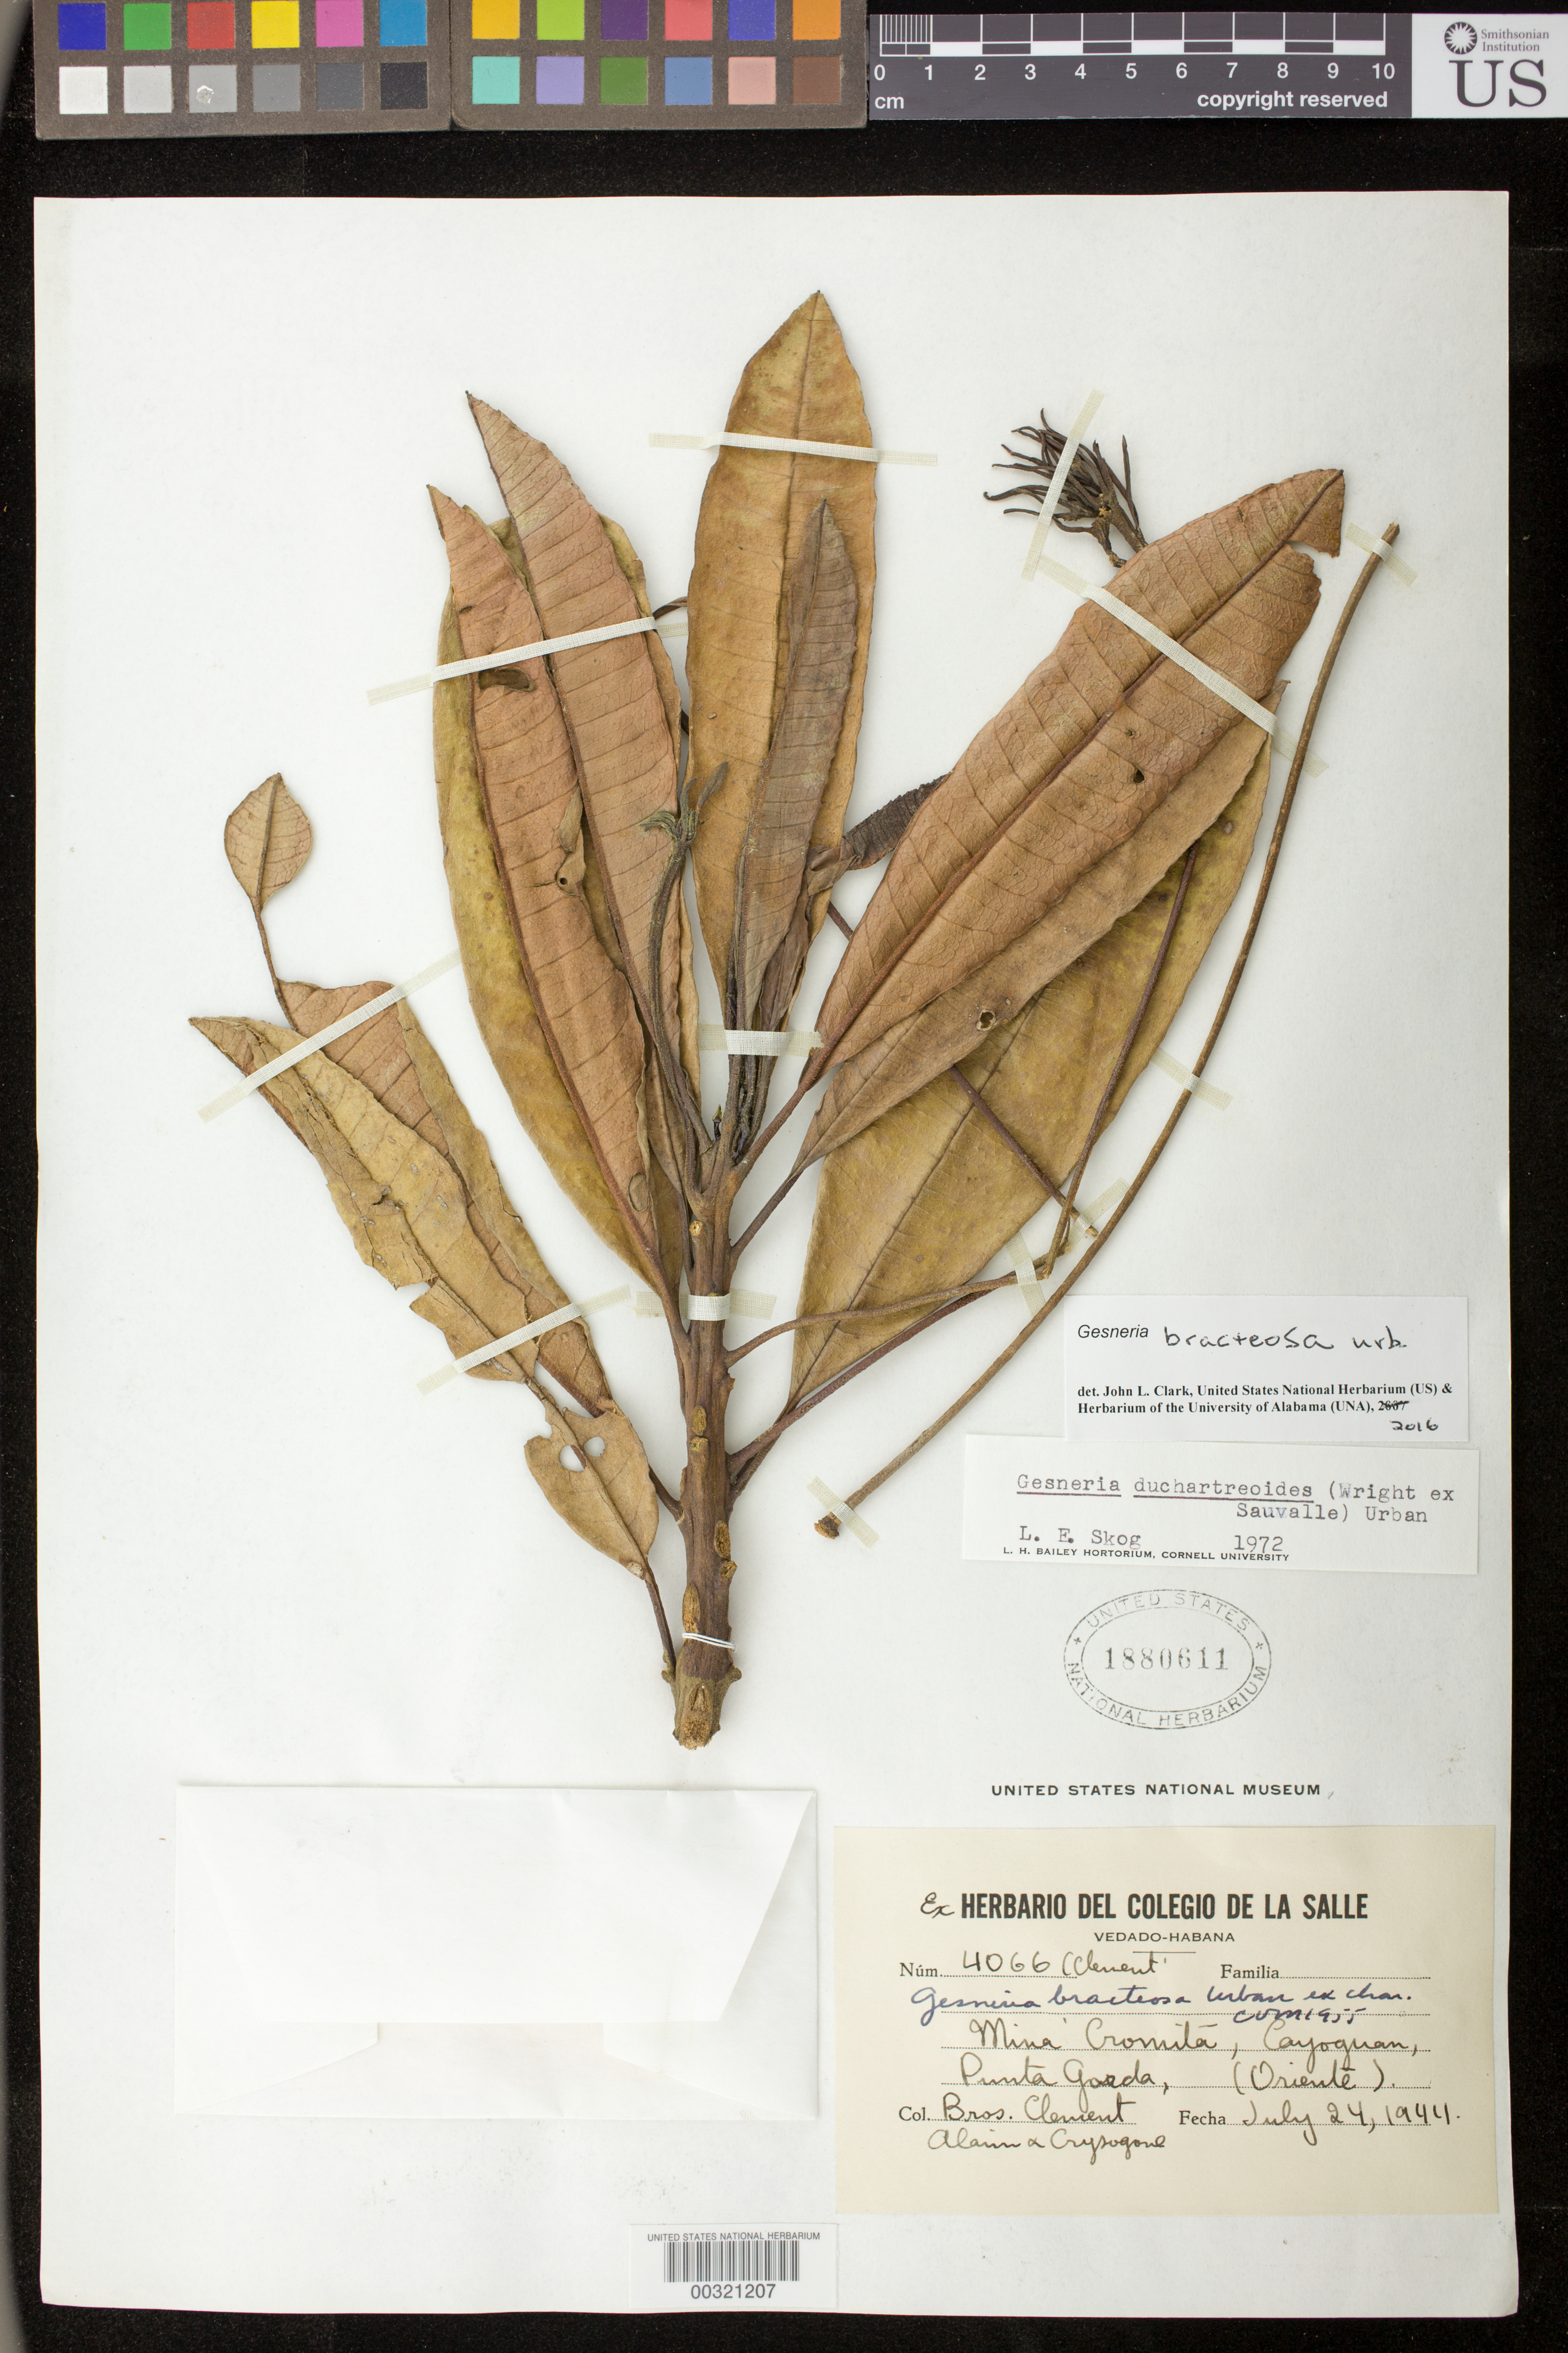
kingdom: Plantae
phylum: Tracheophyta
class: Magnoliopsida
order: Lamiales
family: Gesneriaceae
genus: Gesneria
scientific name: Gesneria bracteosa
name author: Urb.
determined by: Clark, J. L., (SEL), The Marie Selby Botanical Garden (UNITED STATES)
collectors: Bro. Clemente, A. H. Liogier & Bro. Chrysogone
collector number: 4066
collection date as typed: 24 Jul 1944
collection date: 1944-07-24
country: Cuba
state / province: Oriente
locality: Mina Cromita, Cayoguan, Punta Gaeda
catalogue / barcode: US 1880611